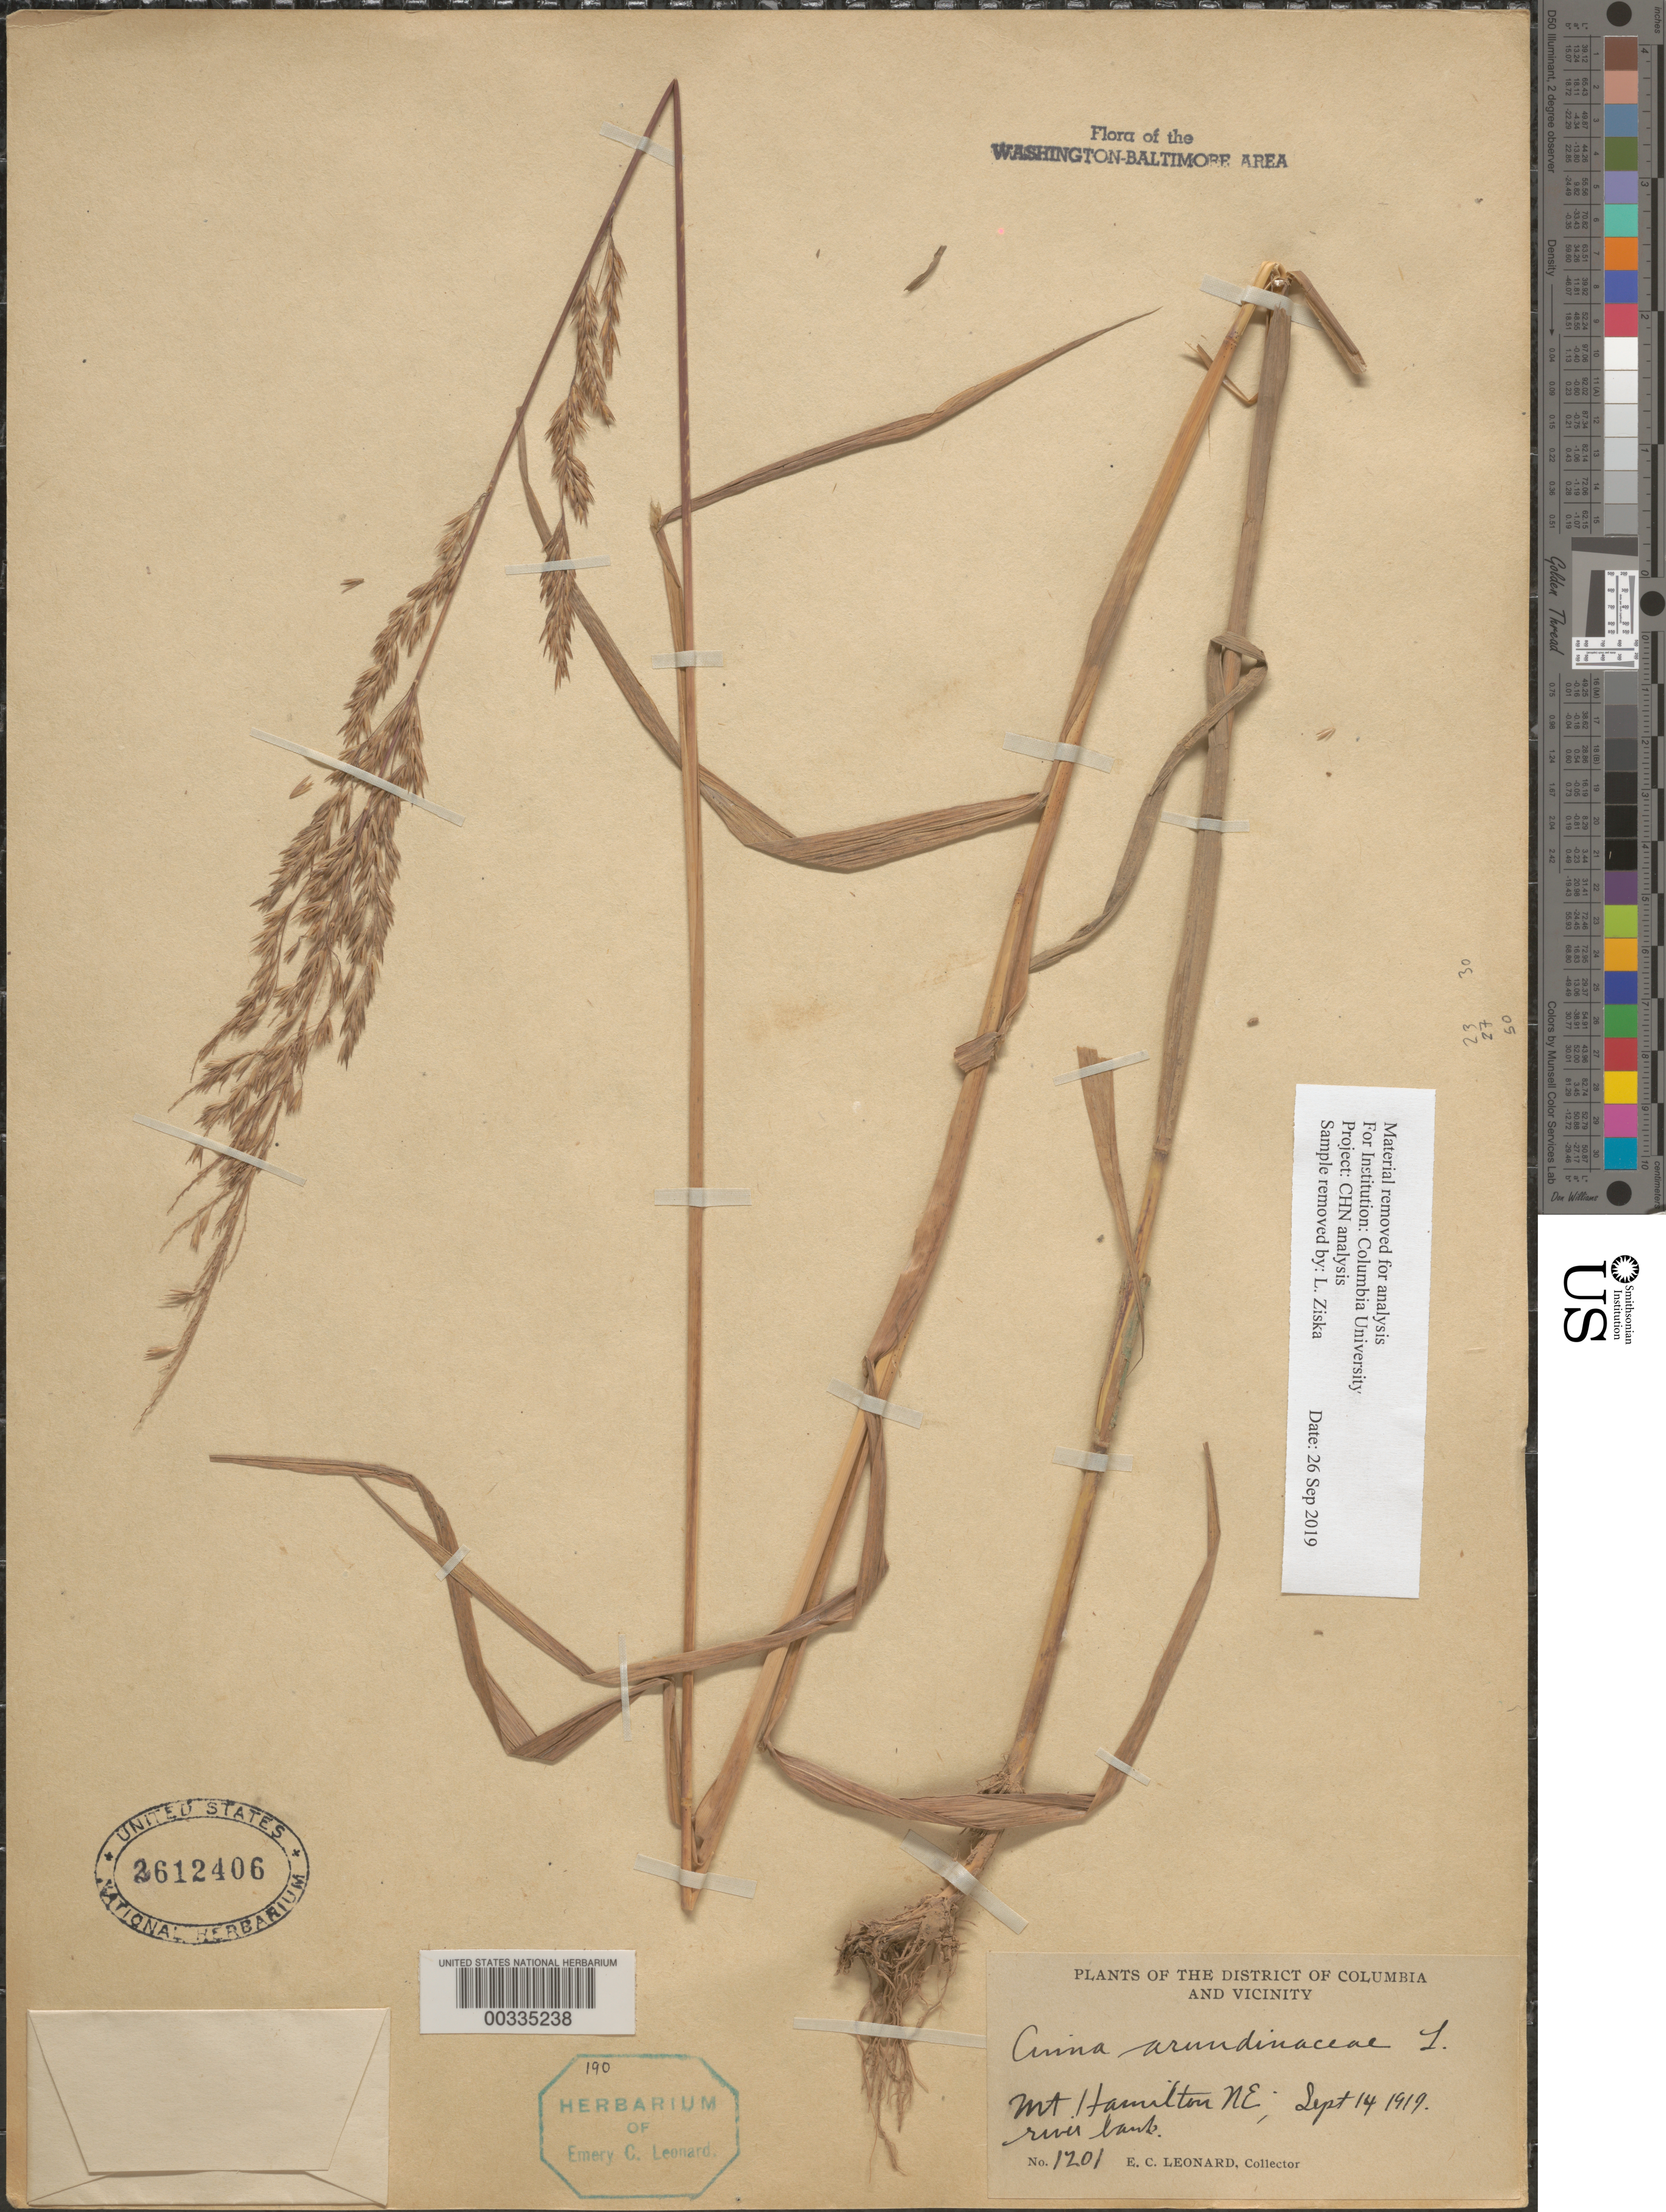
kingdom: Plantae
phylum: Tracheophyta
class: Liliopsida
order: Poales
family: Poaceae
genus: Cinna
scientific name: Cinna arundinacea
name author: L.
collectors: E. C. Leonard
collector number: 1201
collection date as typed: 14 Sep 1919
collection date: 1919-09-14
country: United States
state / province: District of Columbia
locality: Mount Hamilton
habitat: River bank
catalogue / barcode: US 2612406